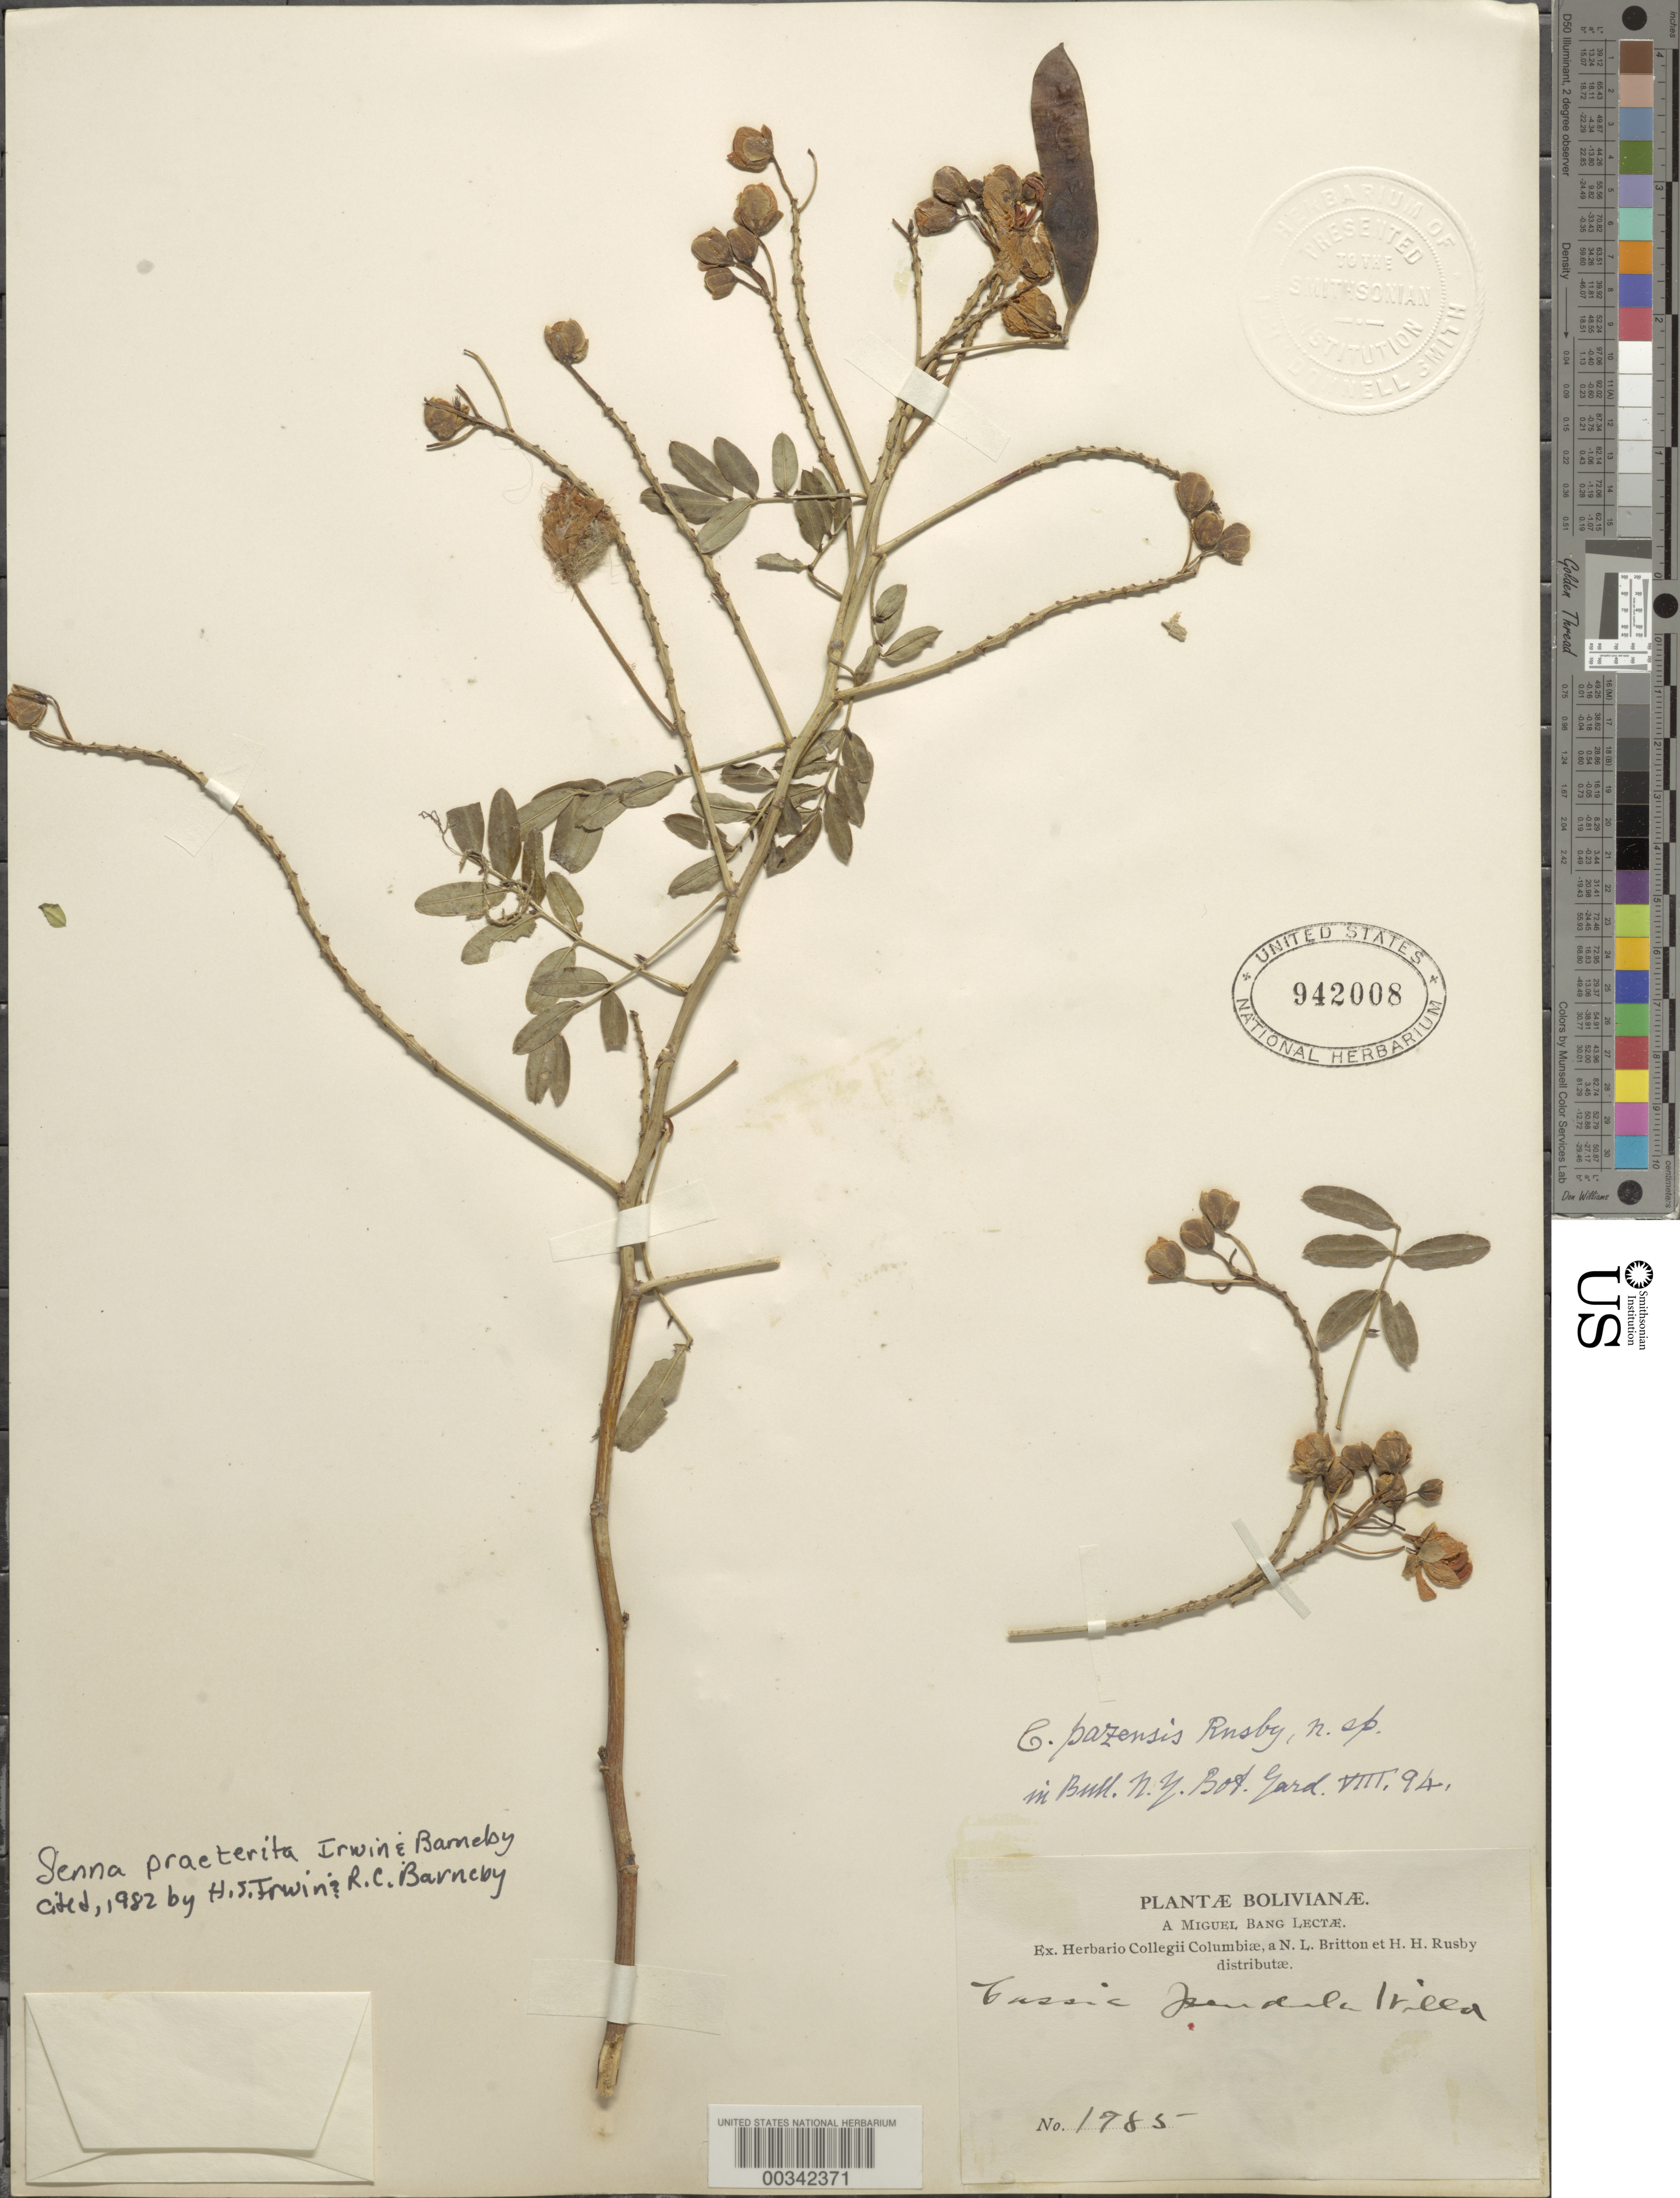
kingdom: Plantae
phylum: Tracheophyta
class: Magnoliopsida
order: Fabales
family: Fabaceae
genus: Senna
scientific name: Senna praeterita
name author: H.S. Irwin & Barneby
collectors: M. Bang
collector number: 1985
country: Bolivia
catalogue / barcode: US 942008